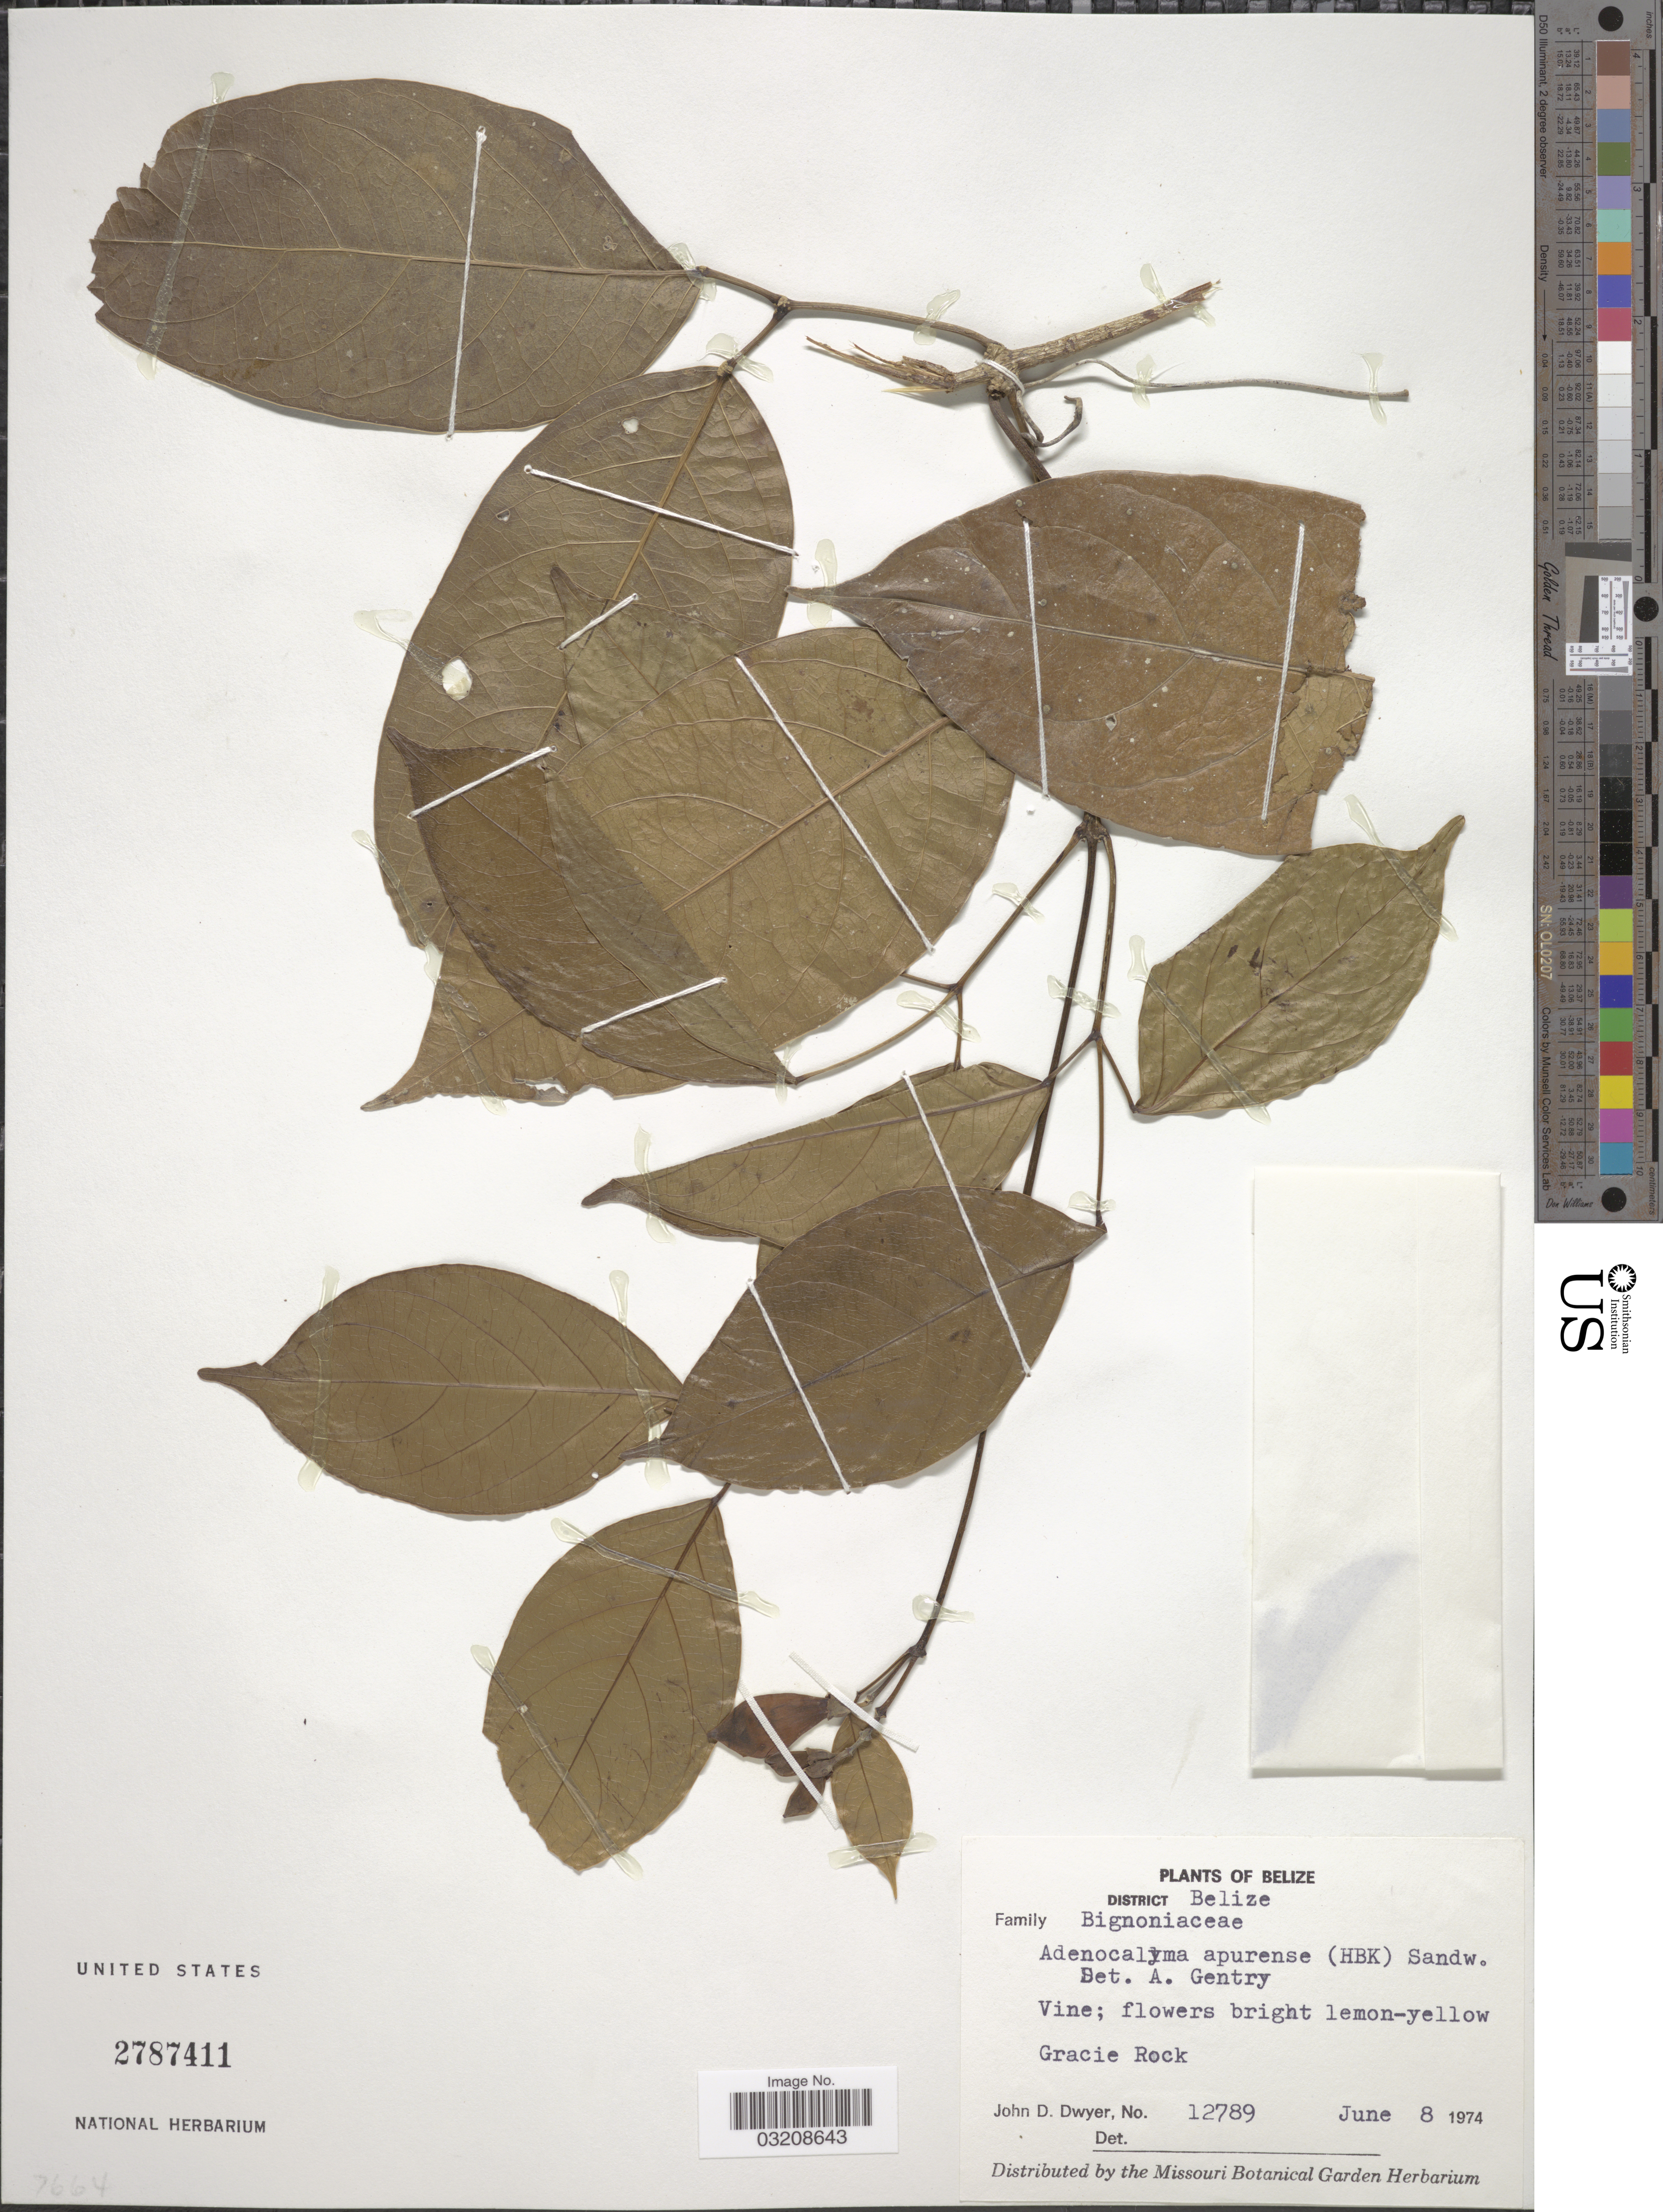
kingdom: Plantae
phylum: Tracheophyta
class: Magnoliopsida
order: Lamiales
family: Bignoniaceae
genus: Adenocalymma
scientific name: Adenocalymma apurense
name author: (Kunth) Sandwith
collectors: J. D. Dwyer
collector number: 12789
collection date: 1974-06-08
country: Belize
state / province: Belize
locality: District Belize. Gracie Rock.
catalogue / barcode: US 2787411